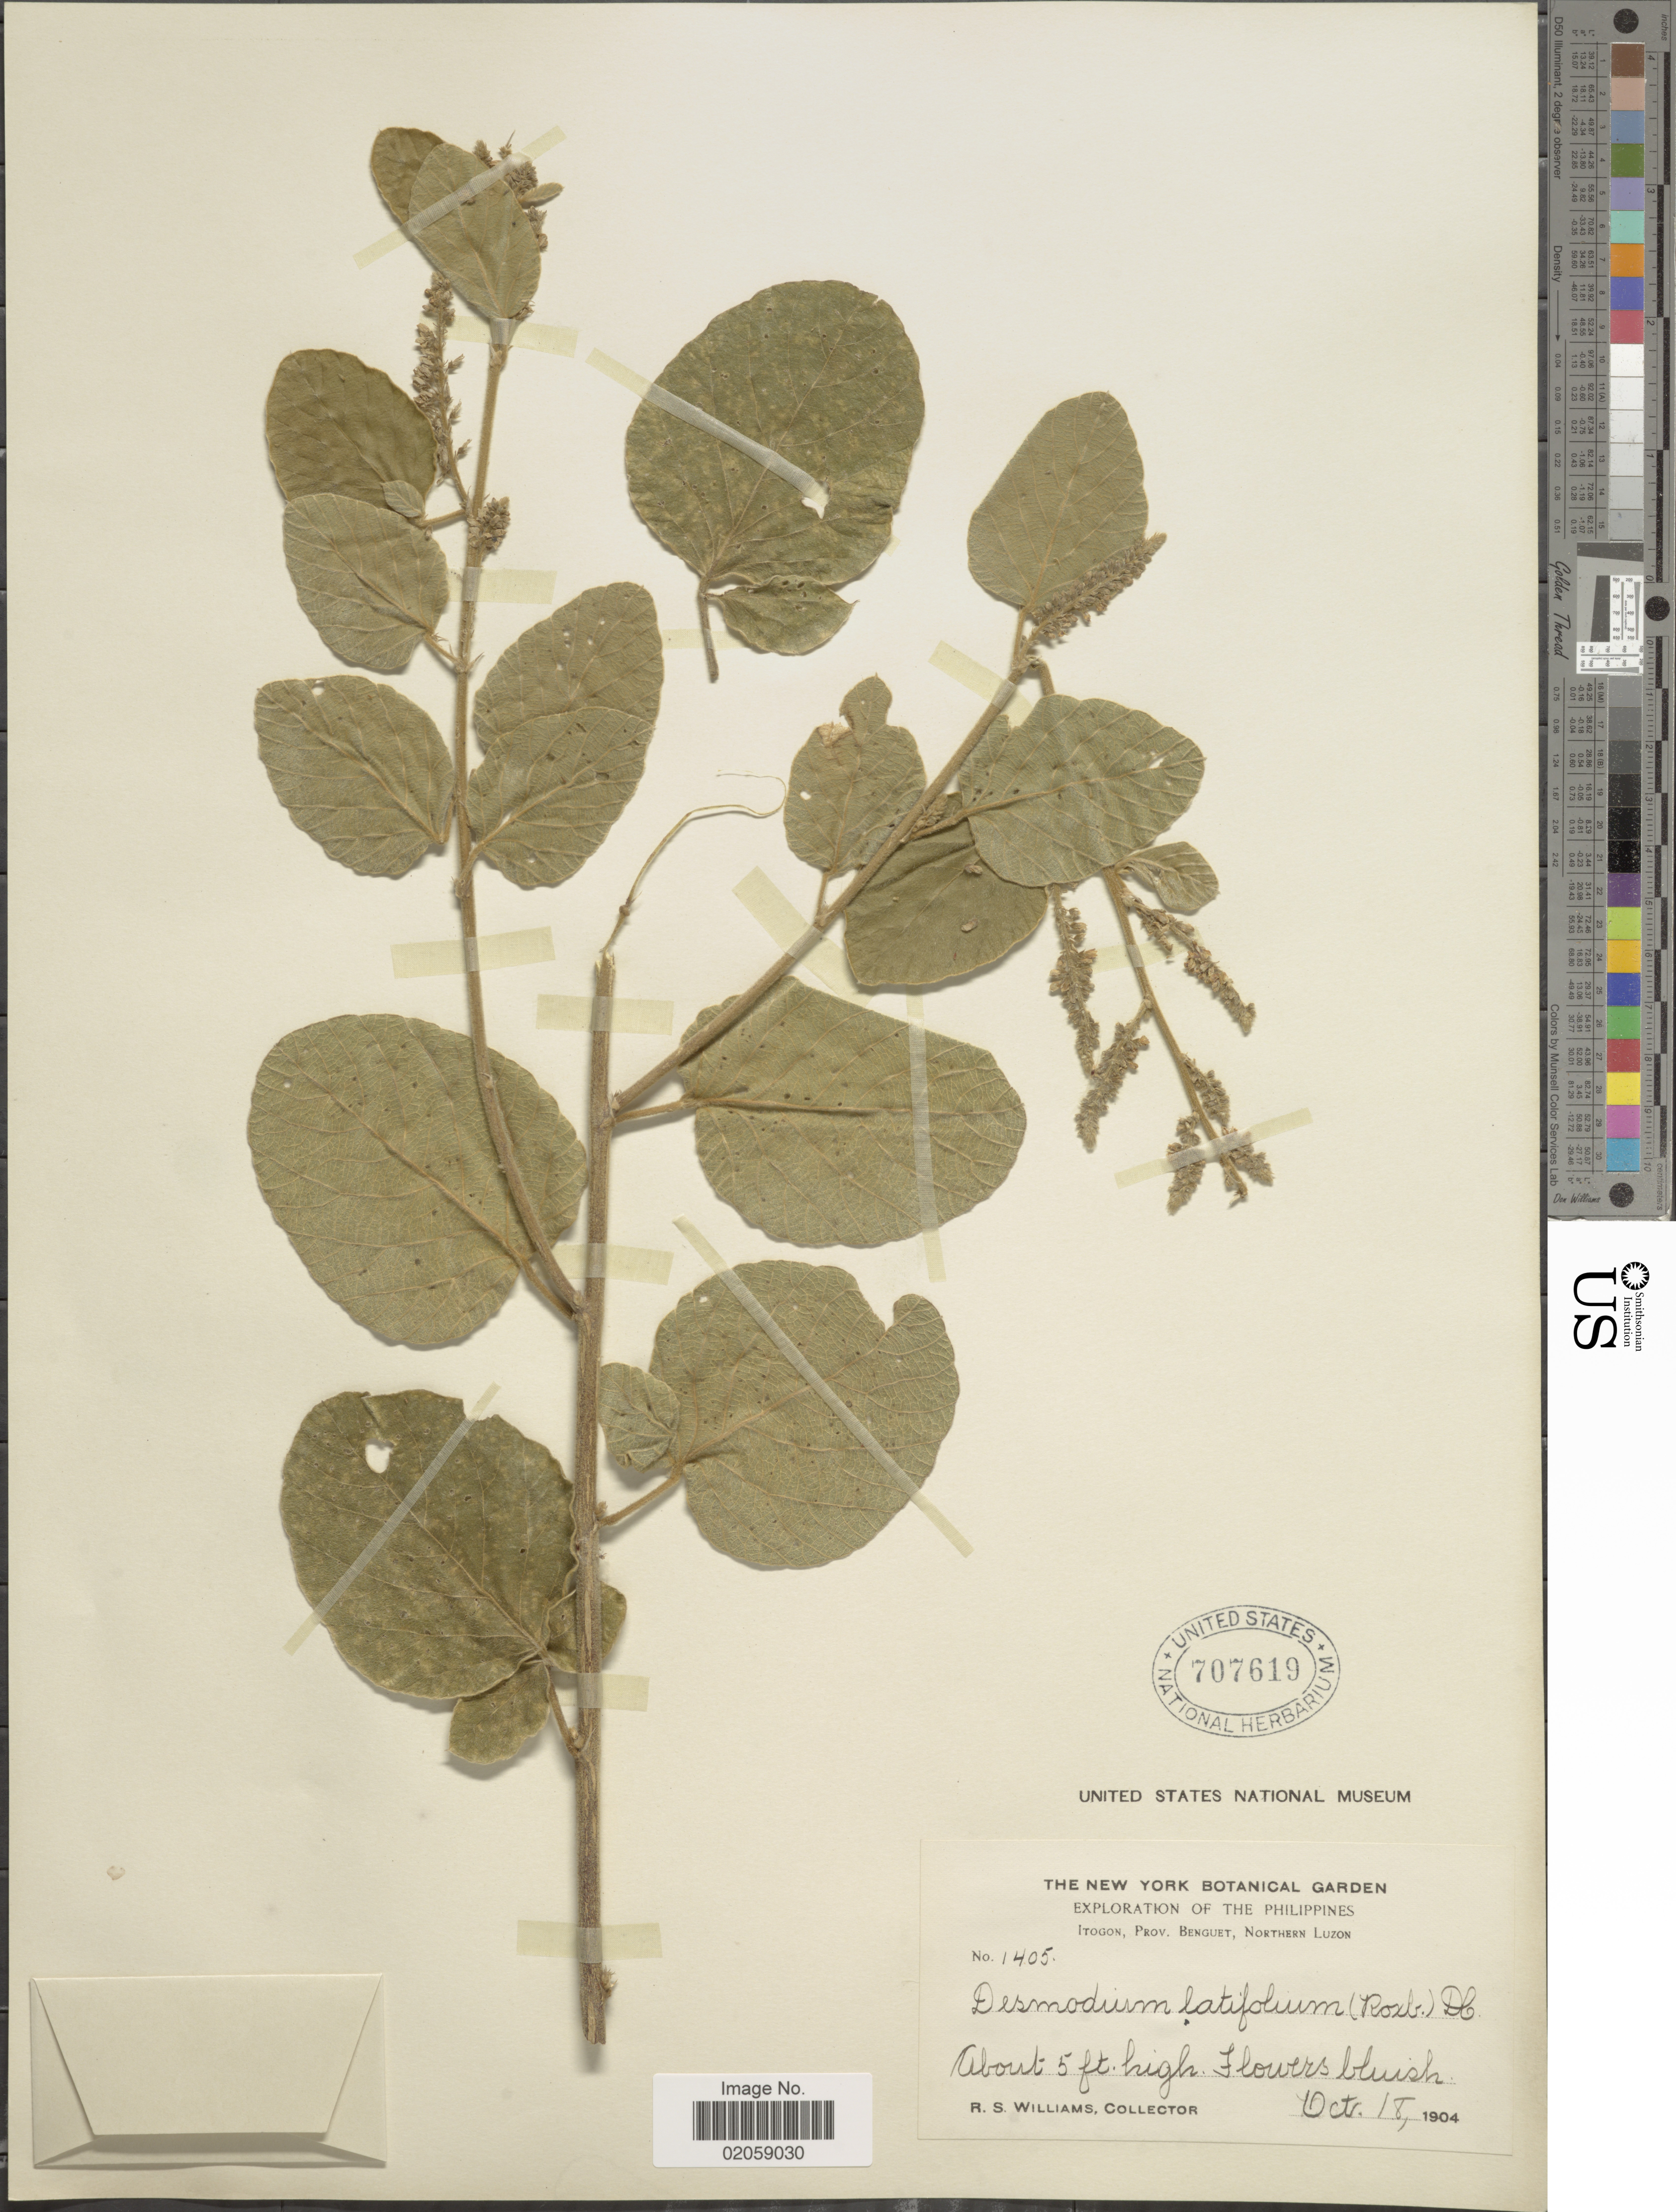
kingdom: Plantae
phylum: Tracheophyta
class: Magnoliopsida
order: Fabales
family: Fabaceae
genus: Polhillides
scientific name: Polhillides velutina subsp. velutina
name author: (Willd.) H. Ohashi & K. Ohashi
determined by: Strong, Mark T., (BOT), Smithsonian Institution - National Museum of Natural History (UNITED STATES)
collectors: R. S. Williams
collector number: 1405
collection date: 1904-10-18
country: Philippines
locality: Itogon, Prov. Benguet, Northern Luzon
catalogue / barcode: US 707619